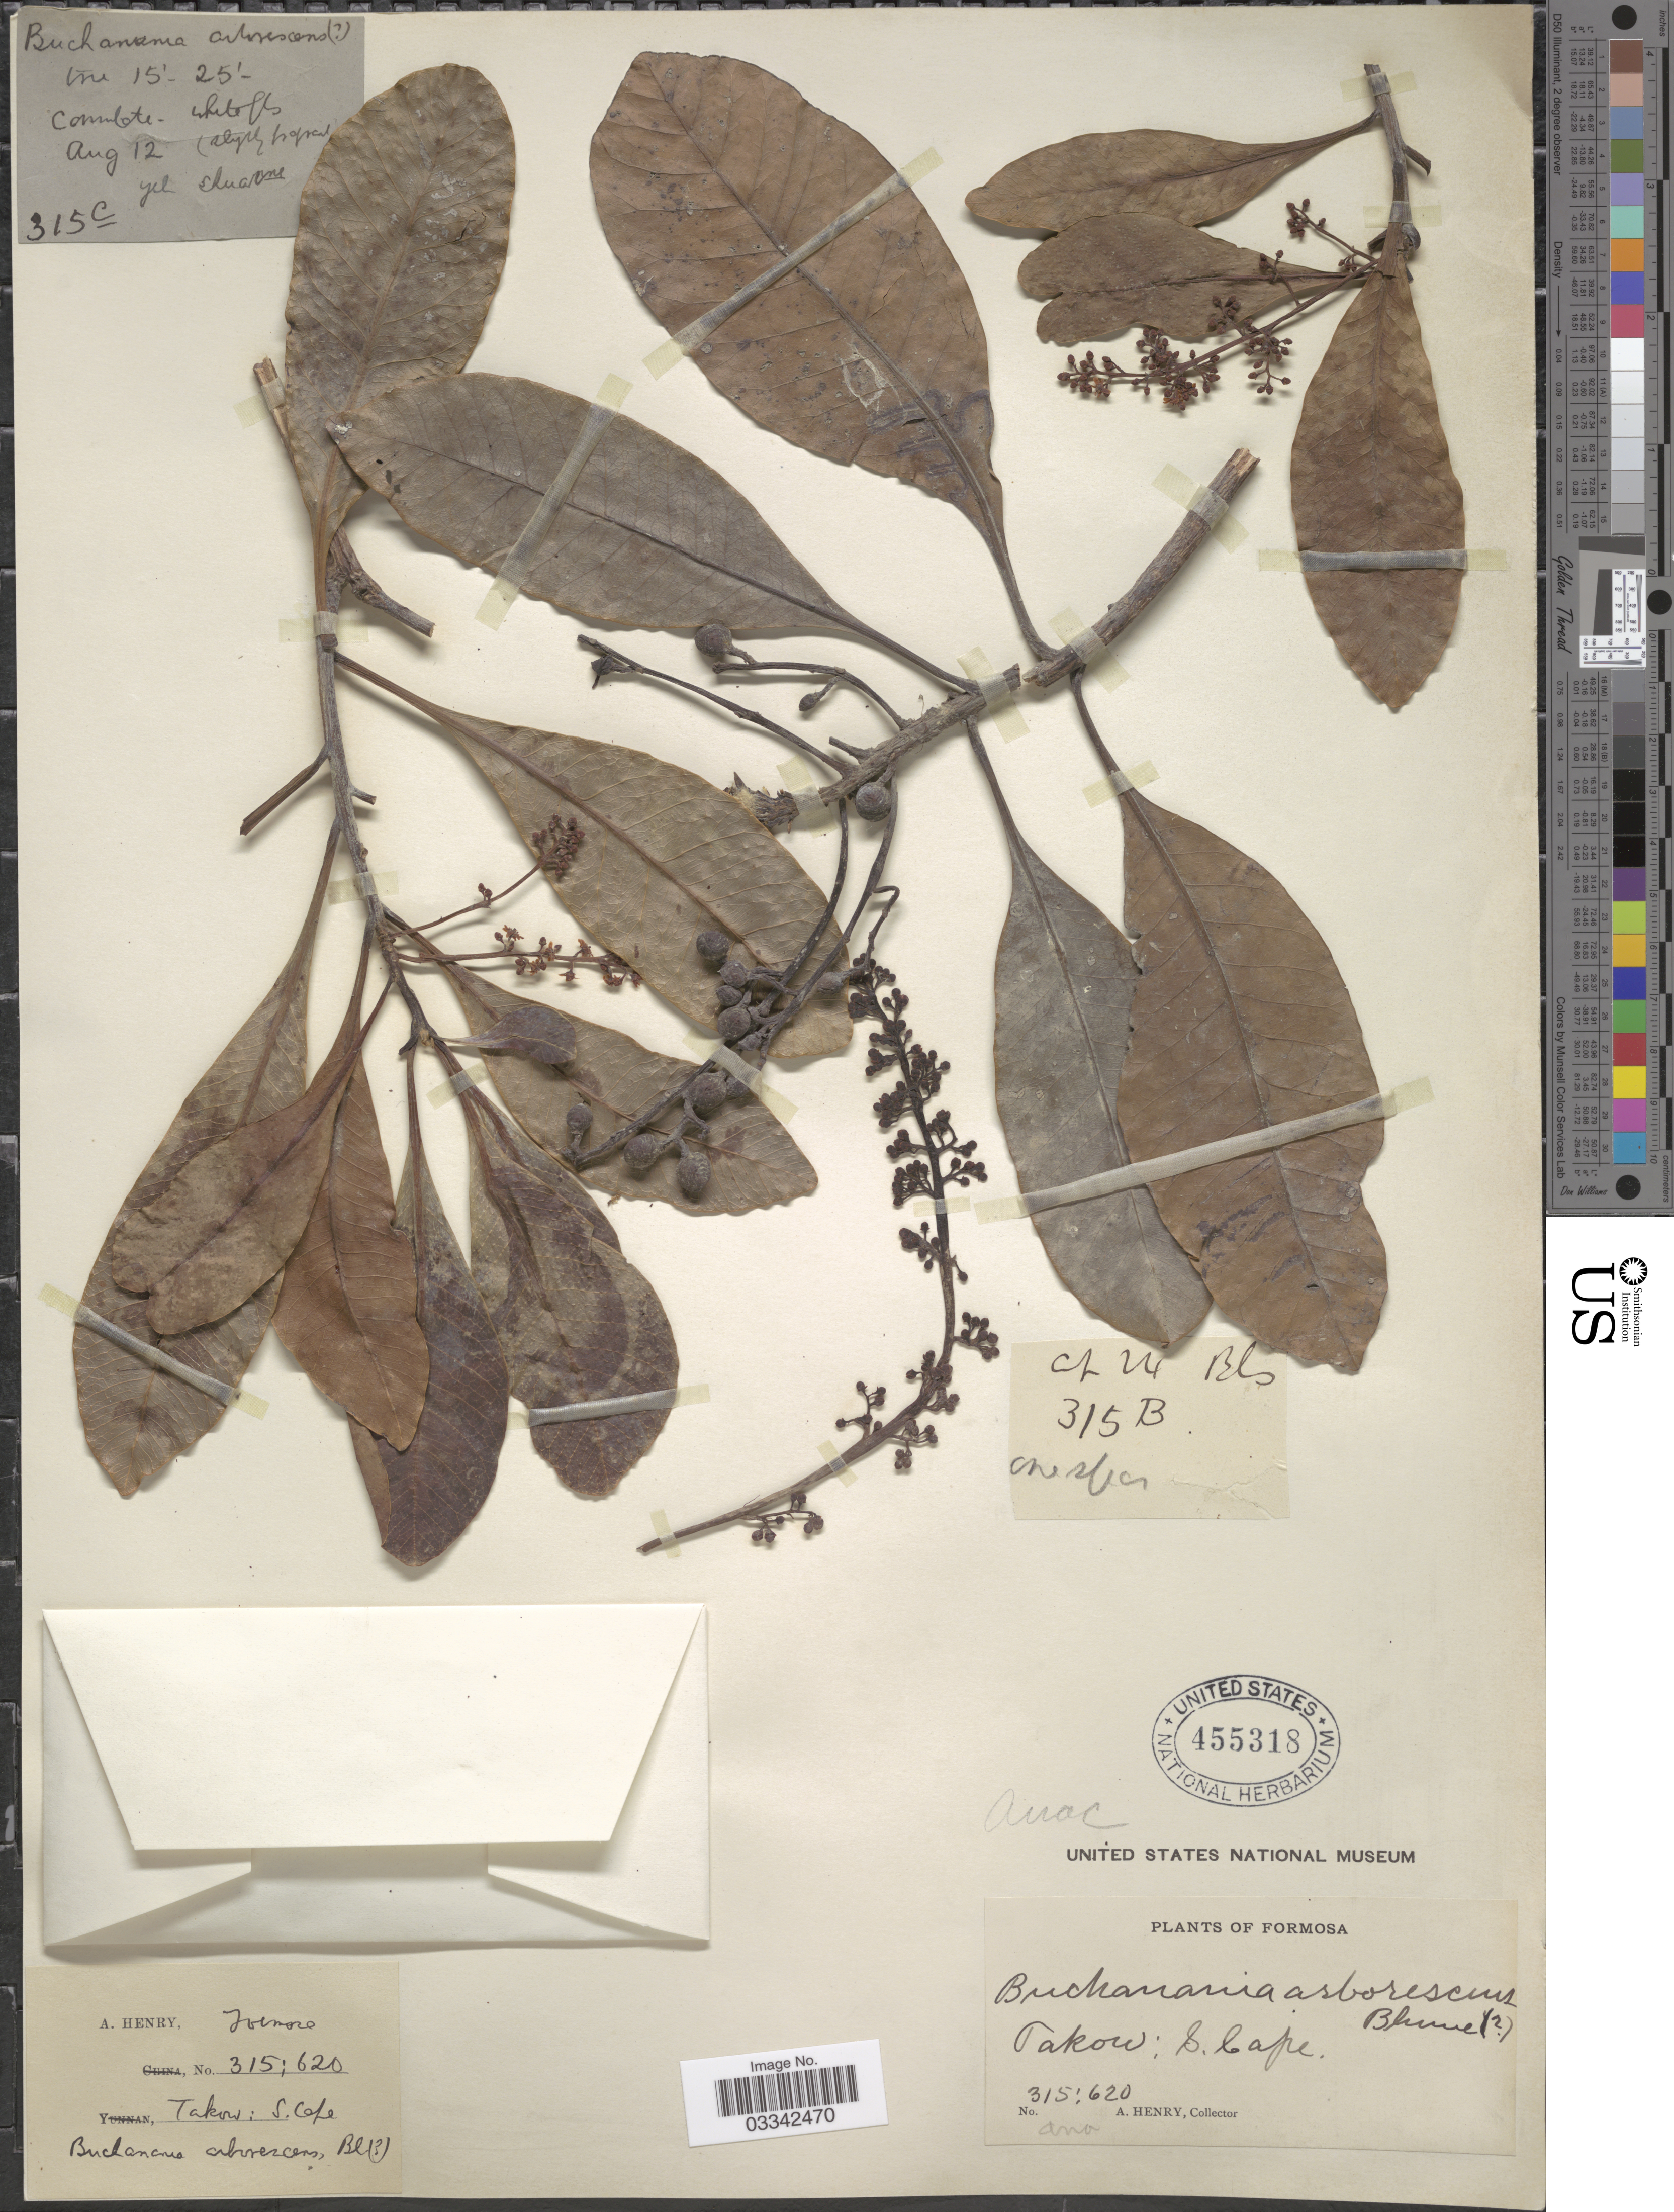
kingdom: Plantae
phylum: Tracheophyta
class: Magnoliopsida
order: Sapindales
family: Anacardiaceae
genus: Buchanania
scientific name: Buchanania arborescens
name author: (Blume) Blume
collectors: A. Henry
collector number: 315/620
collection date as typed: Transcribed d/m/y: /8/12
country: Taiwan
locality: Formosa. Takow: S. Cape.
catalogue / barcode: US 455318